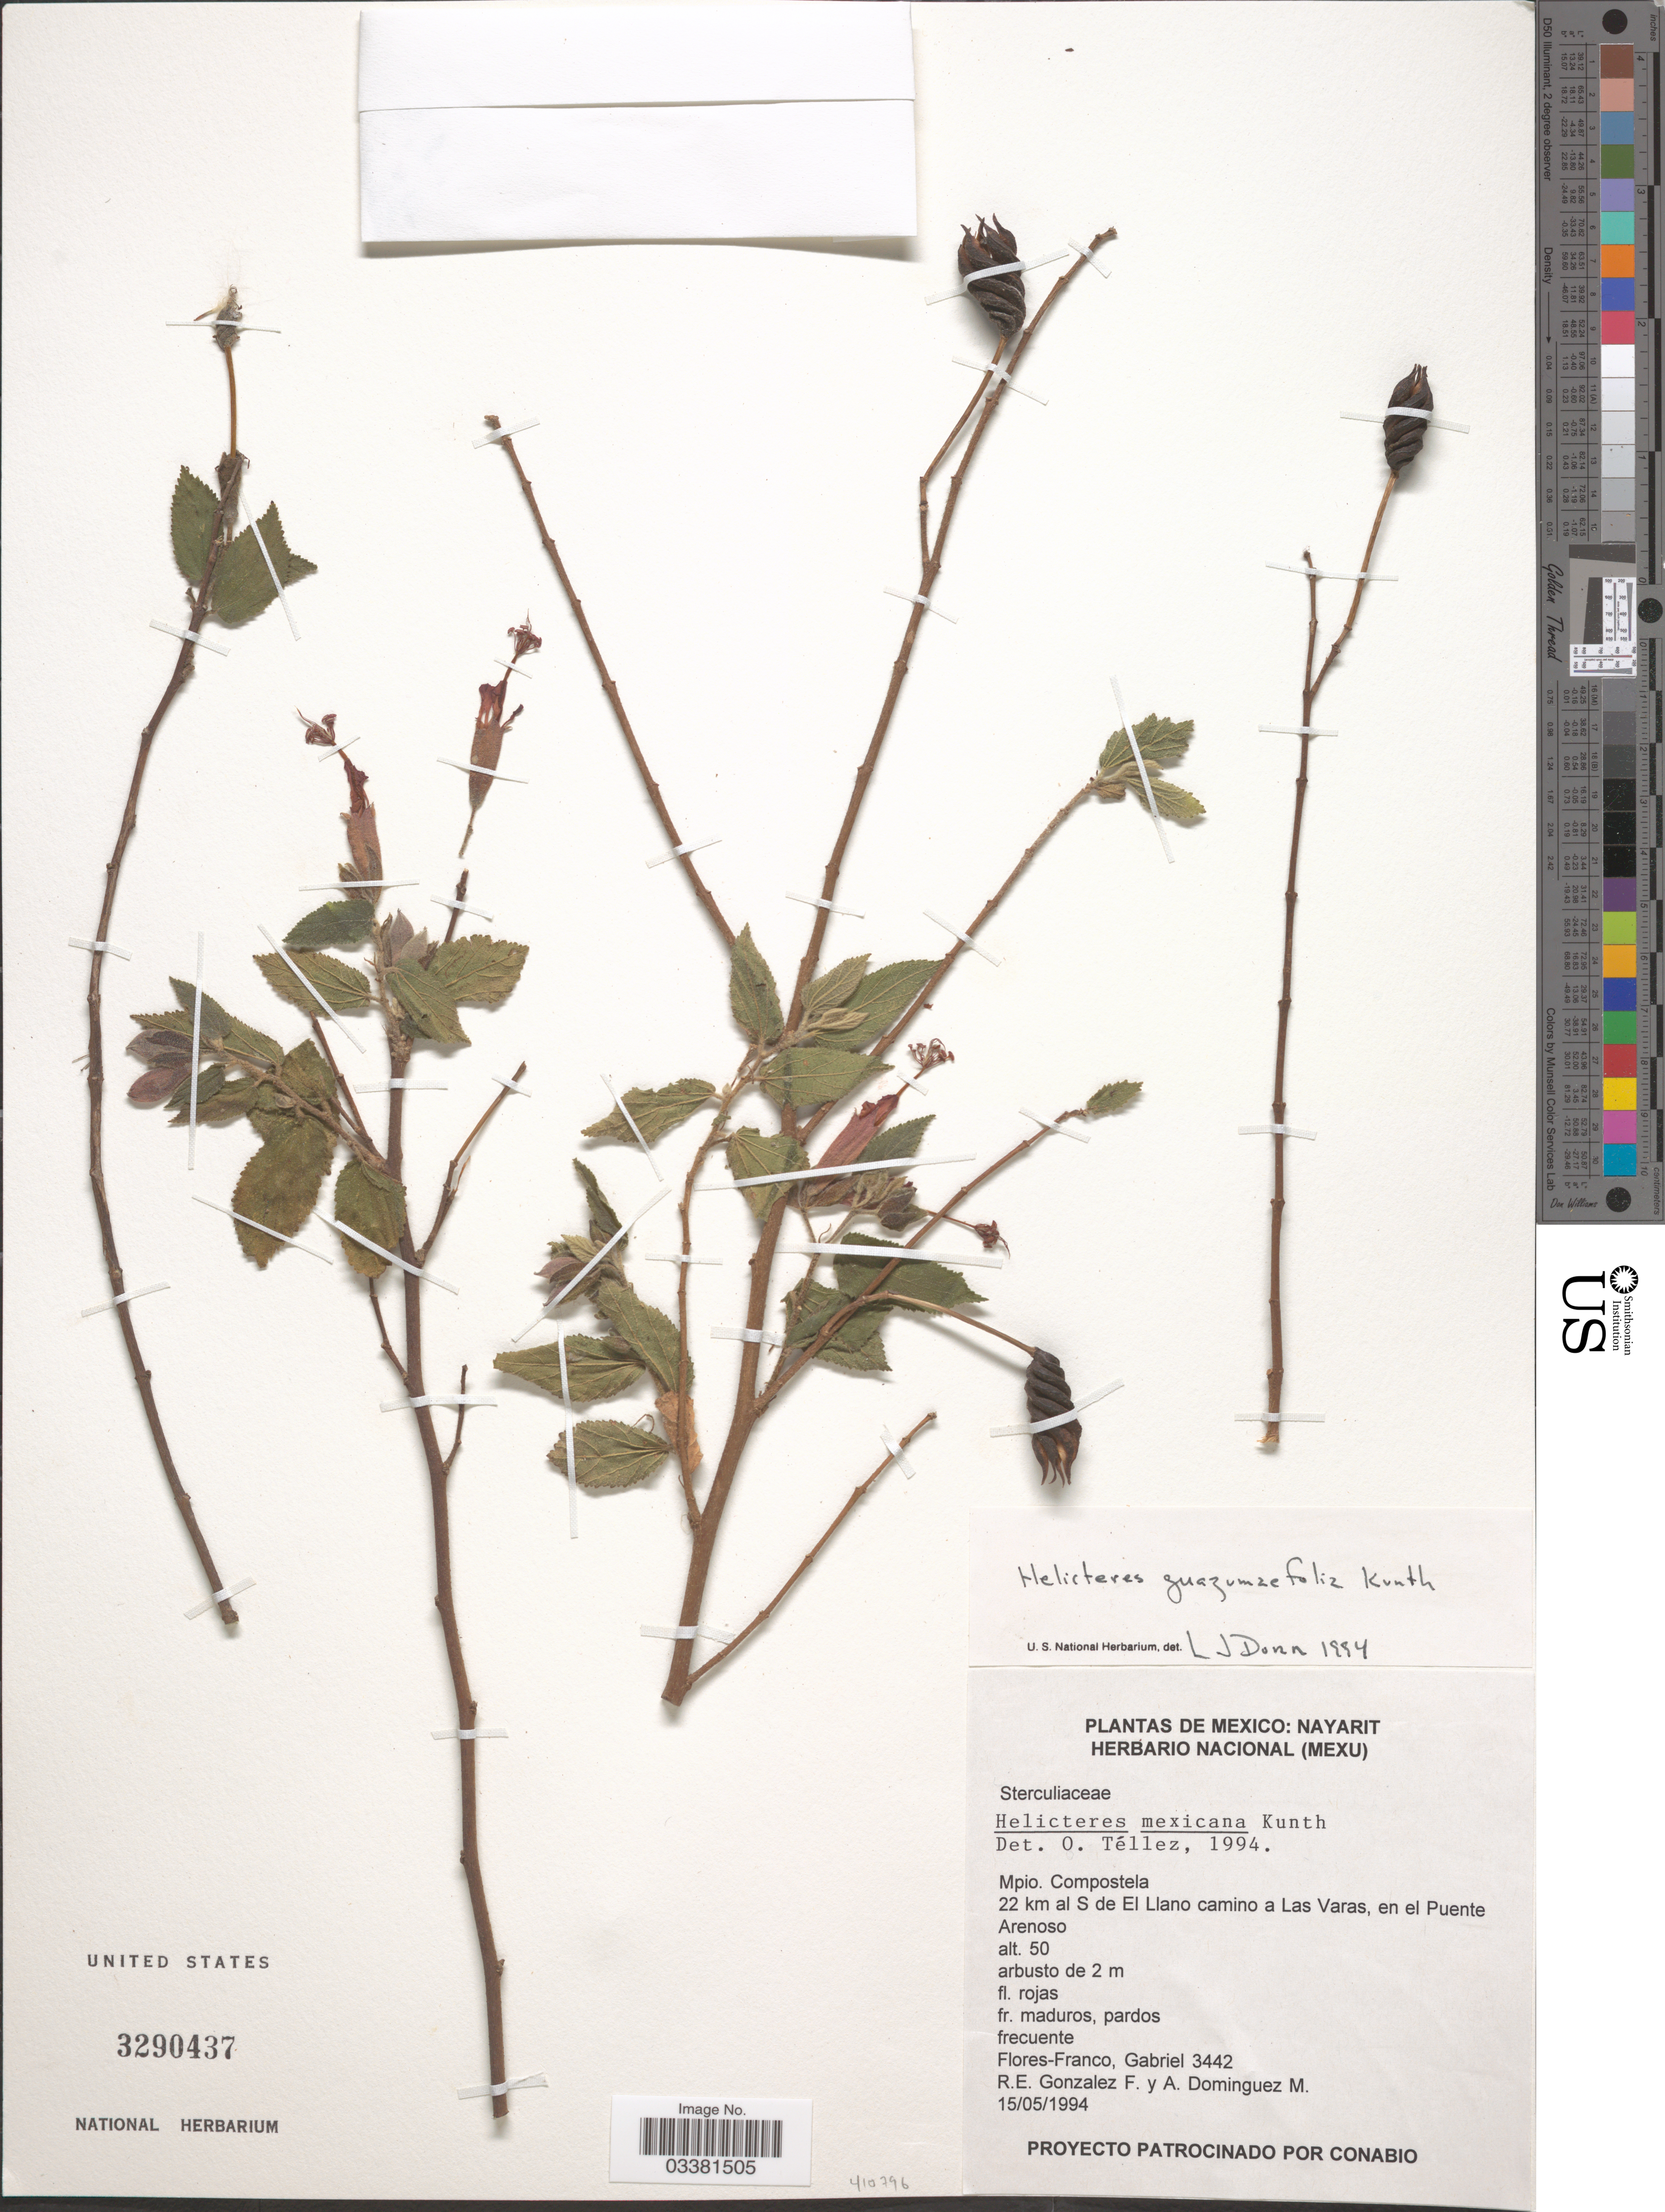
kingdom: Plantae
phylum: Tracheophyta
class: Magnoliopsida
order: Malvales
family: Malvaceae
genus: Helicteres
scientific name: Helicteres guazumifolia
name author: Kunth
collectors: G. Flores F., R. Gonzalez & A. Dominguez M.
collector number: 3442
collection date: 1994-05-15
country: Mexico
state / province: Nayarit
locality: Mpio. Compostela, 22 km al S de El Llano camino a Las Varas, en el Puente Arenoso.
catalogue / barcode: US 3290437